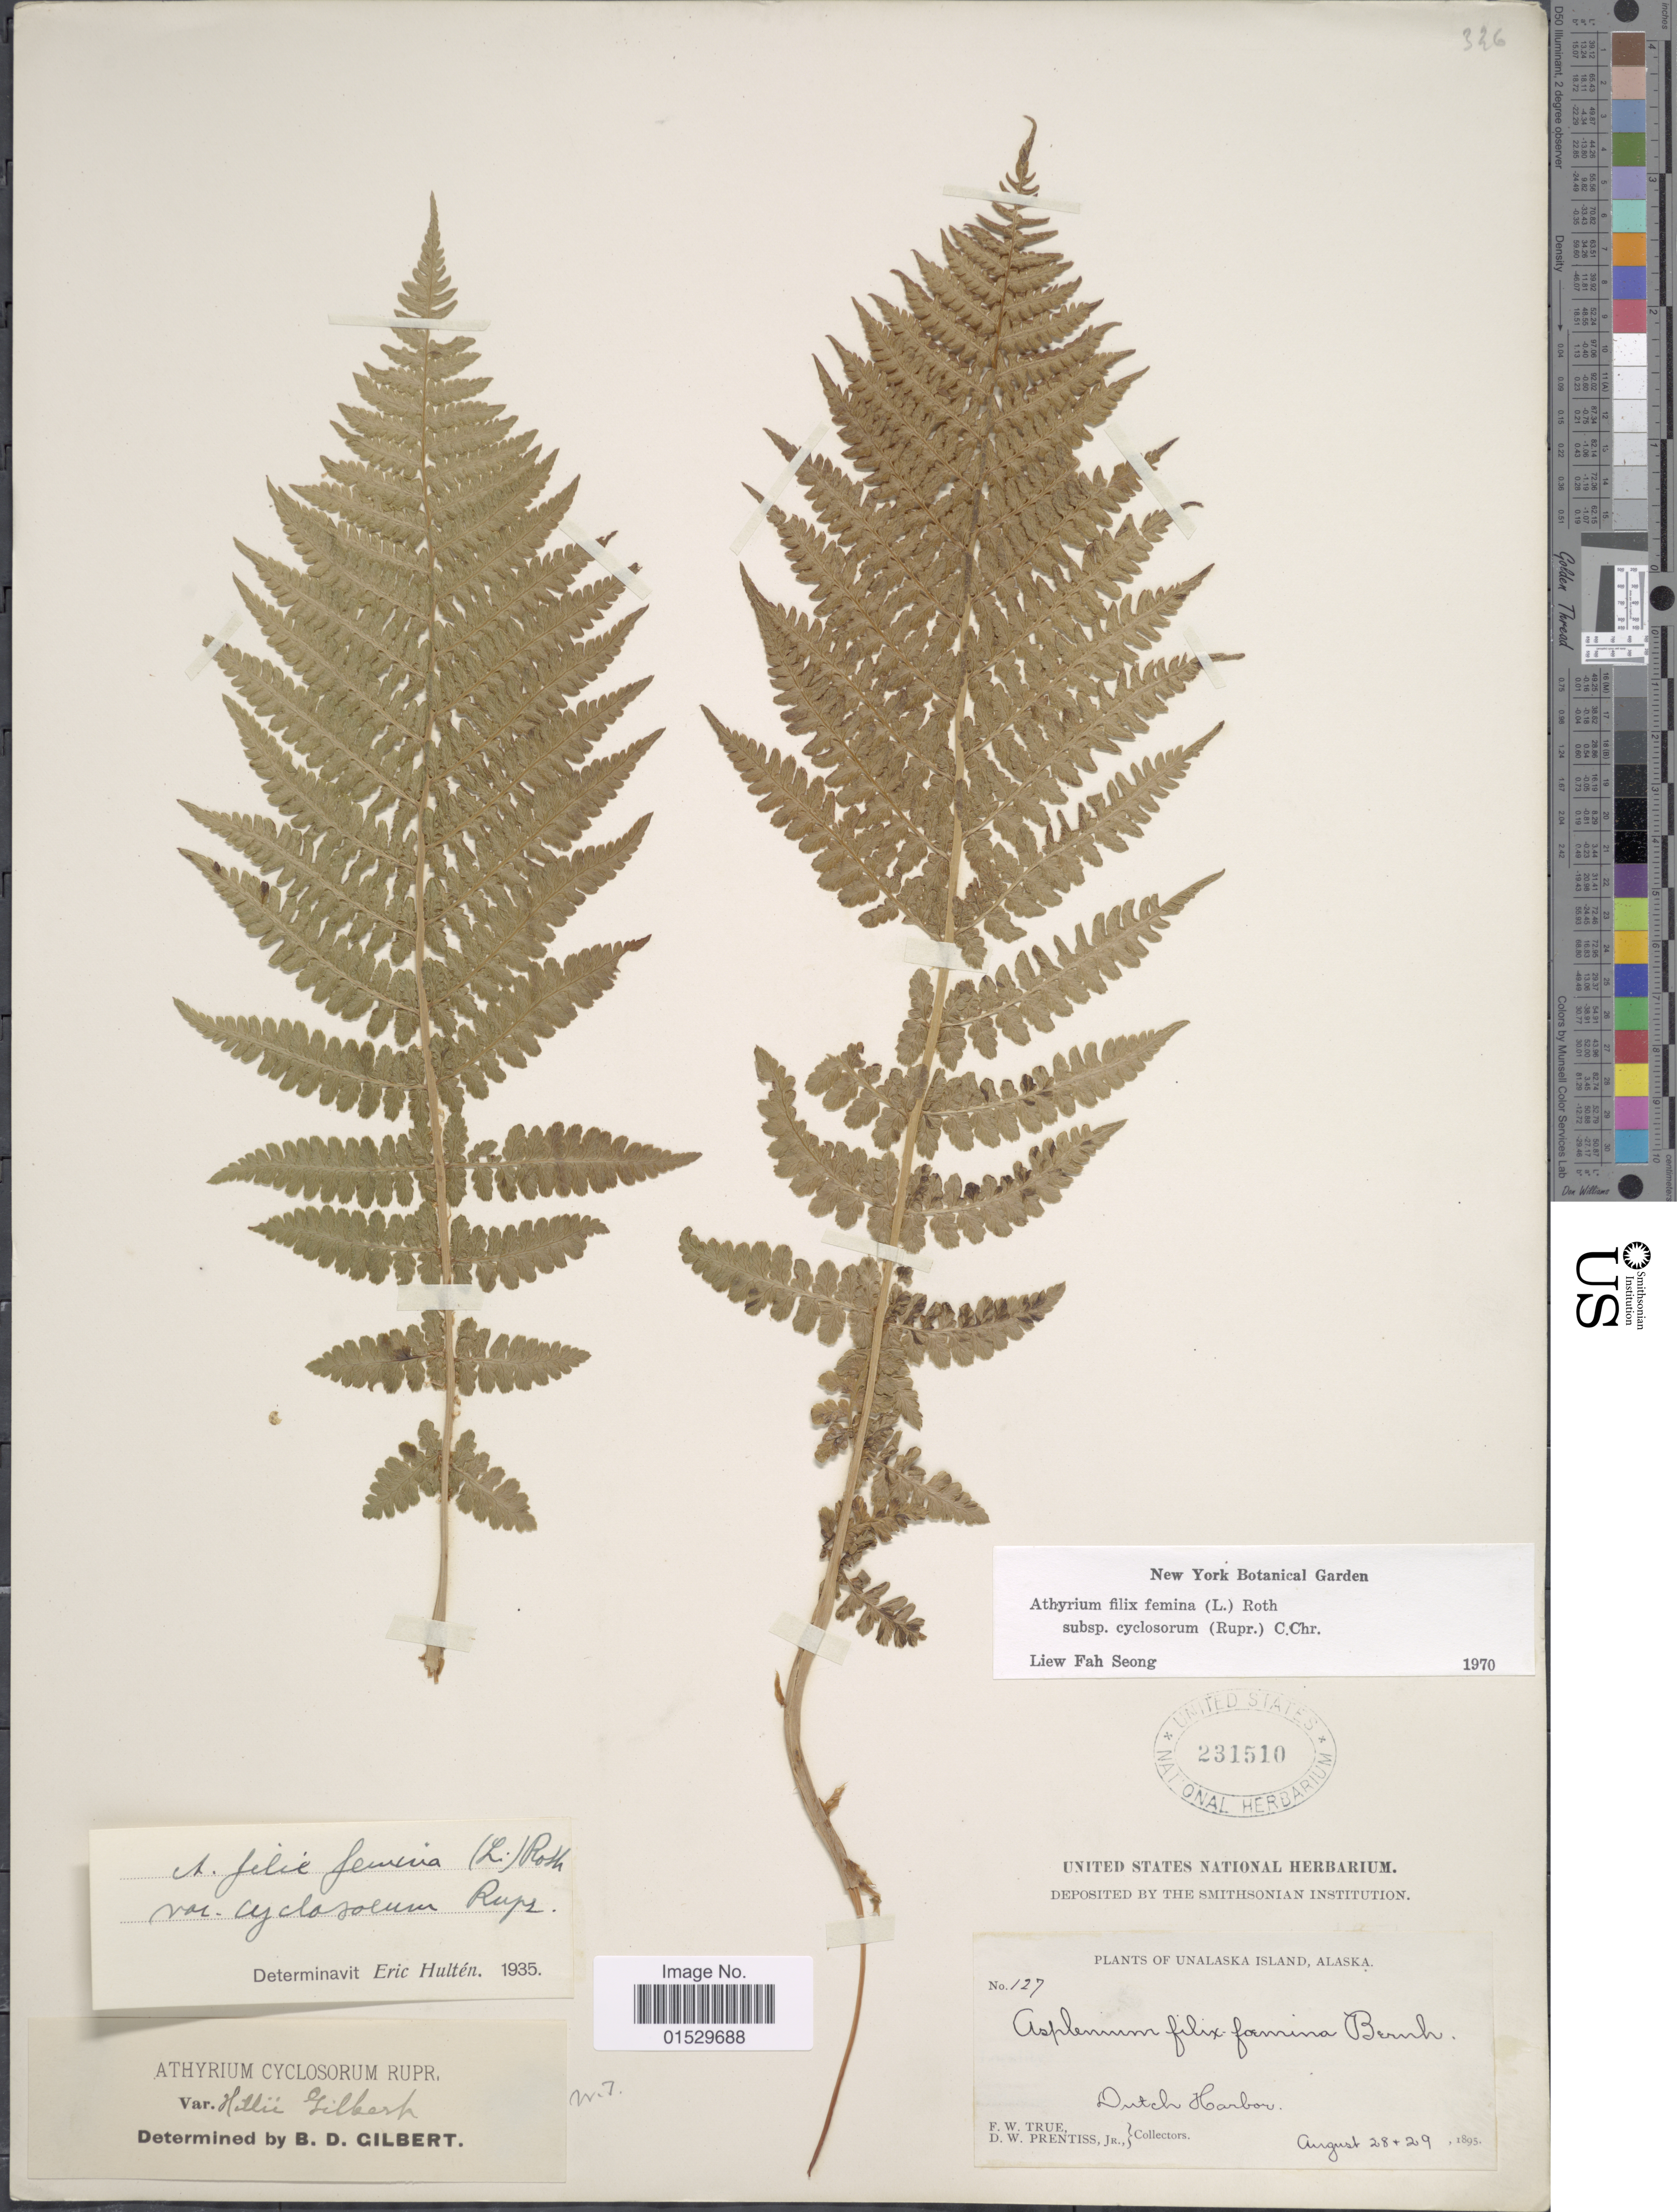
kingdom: Plantae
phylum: Tracheophyta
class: Polypodiopsida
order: Polypodiales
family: Athyriaceae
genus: Athyrium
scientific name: Athyrium filix-femina subsp. cyclosorum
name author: (Rupr.) C. Chr.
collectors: F. True & D. Prentiss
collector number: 127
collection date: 1895-08-28/1895-08-29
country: United States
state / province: Alaska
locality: Unalaska Island, Dutch Harbor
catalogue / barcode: US 231510